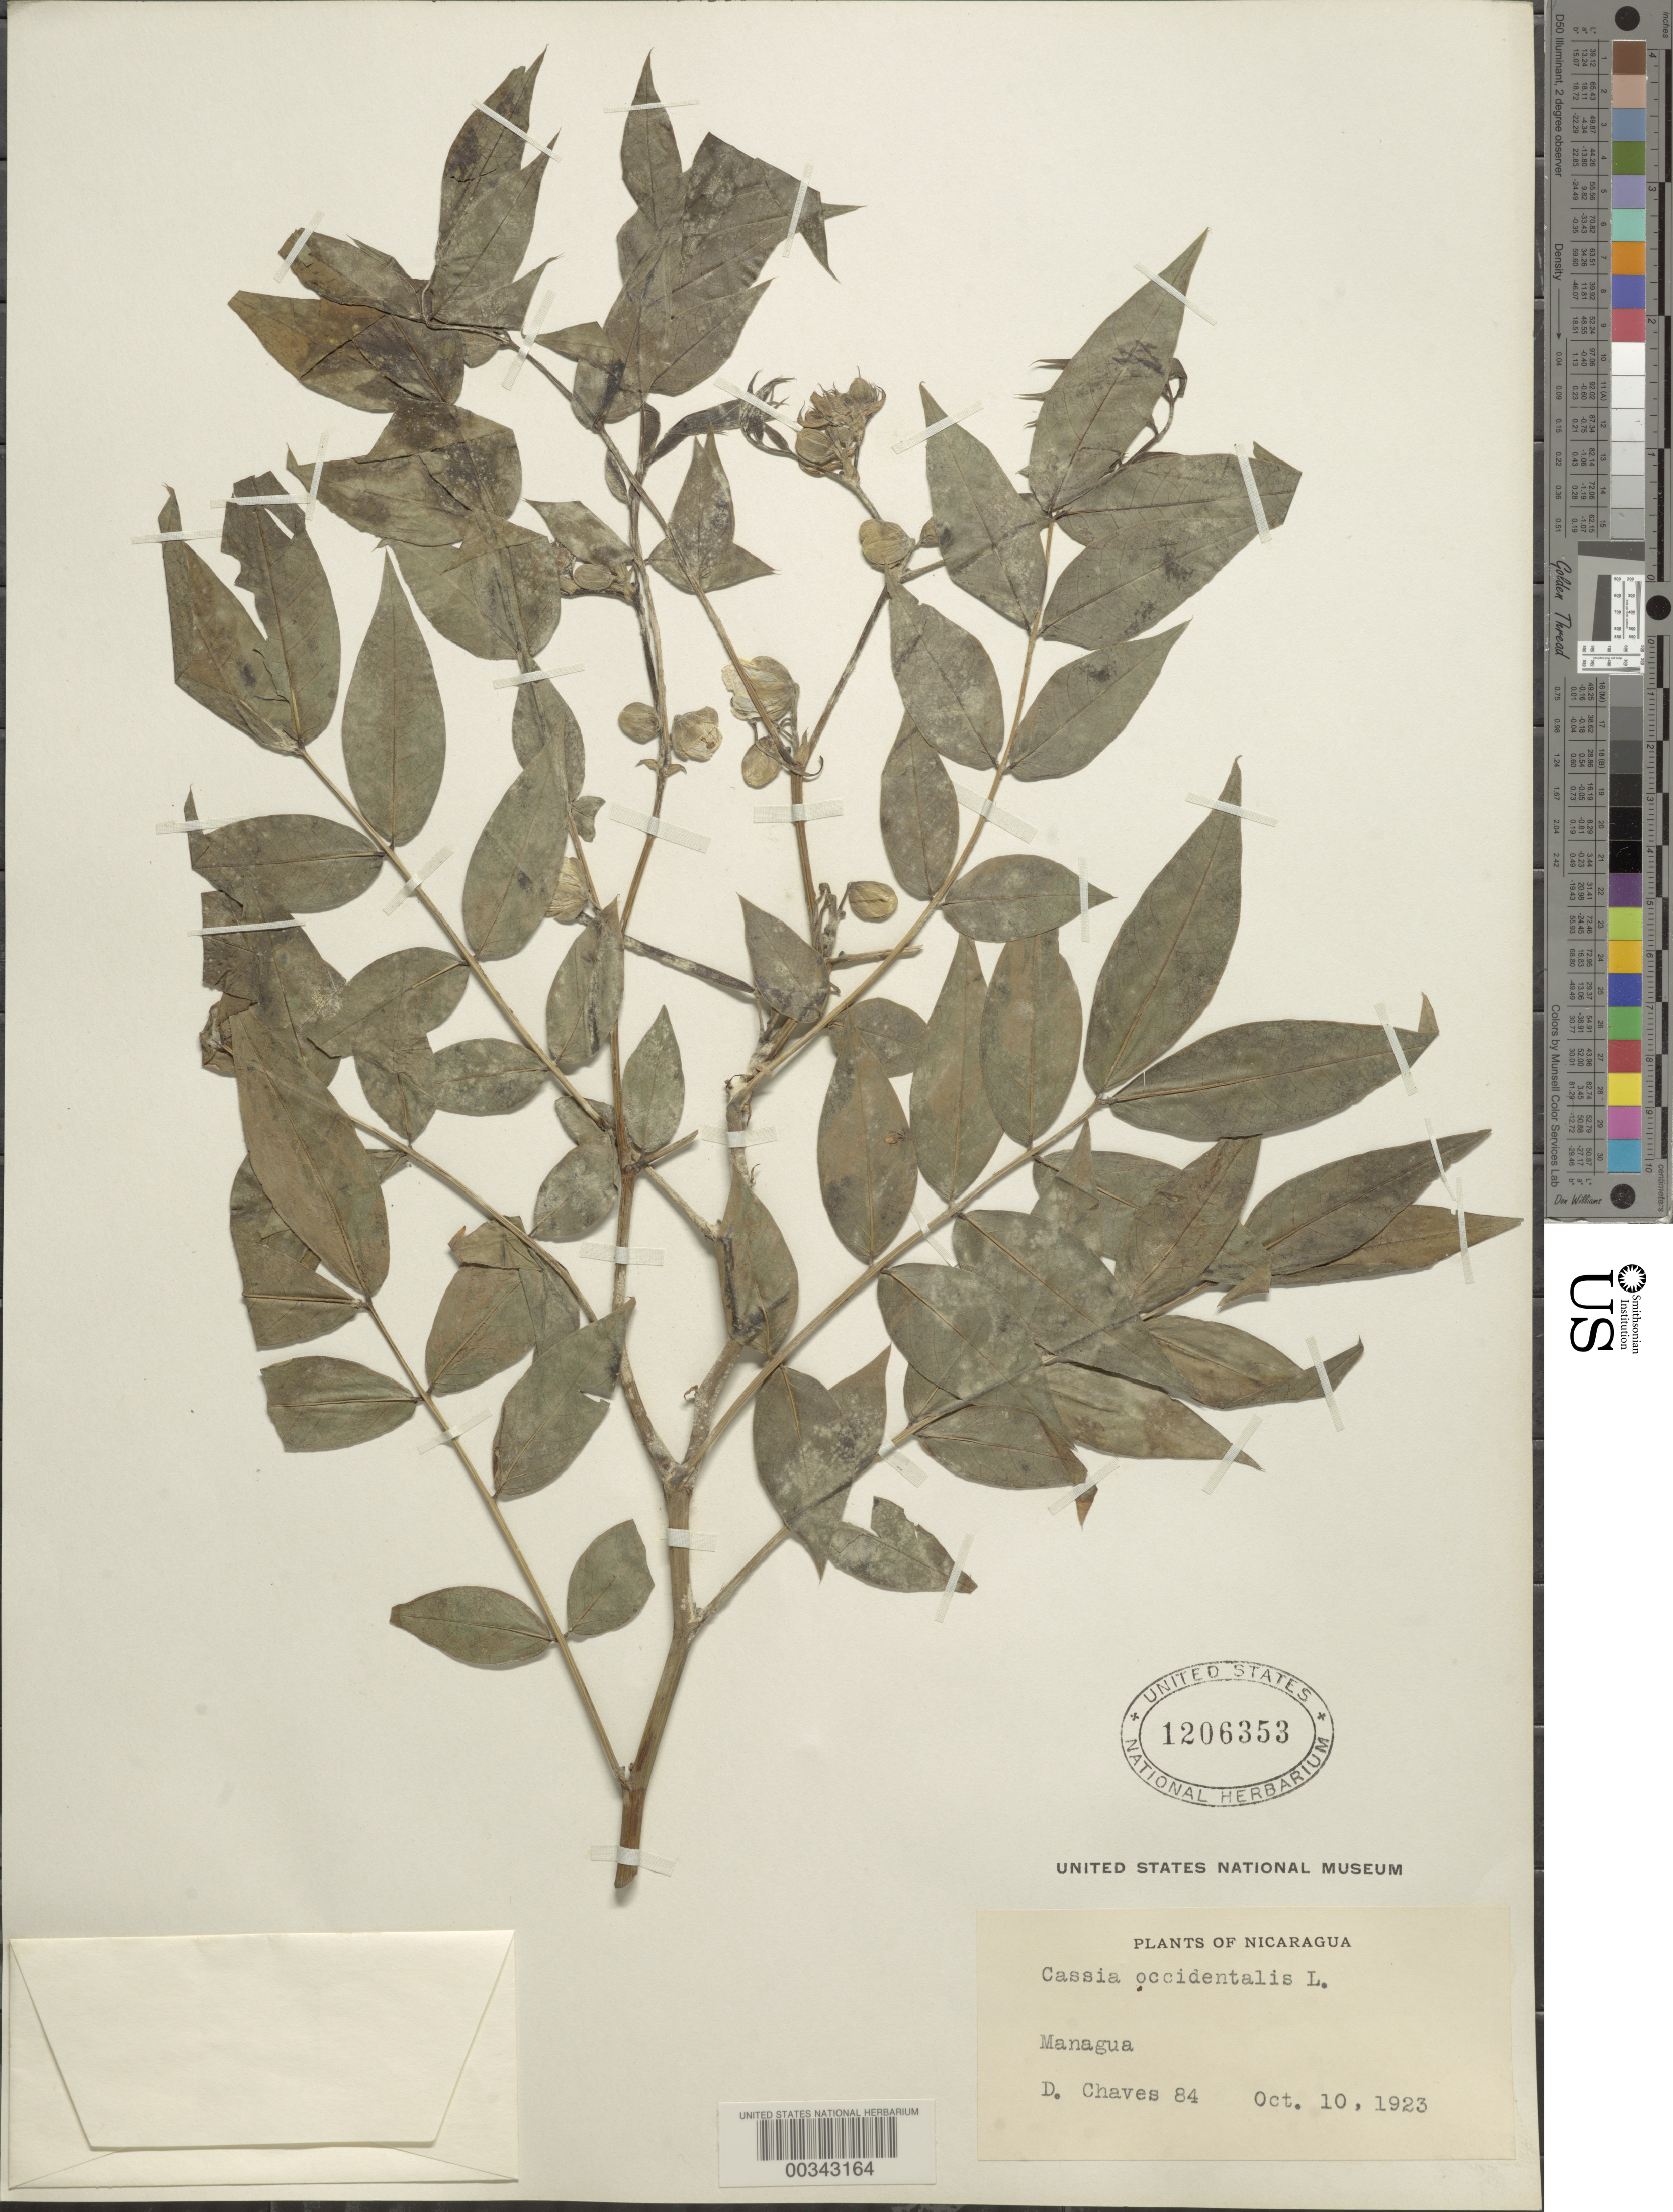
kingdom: Plantae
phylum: Tracheophyta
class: Magnoliopsida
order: Fabales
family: Fabaceae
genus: Senna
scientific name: Senna occidentalis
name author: (L.) Link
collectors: D. Chaves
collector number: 84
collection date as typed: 10 Oct 1923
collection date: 1923-10-10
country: Nicaragua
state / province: Managua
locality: Managua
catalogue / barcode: US 1206353